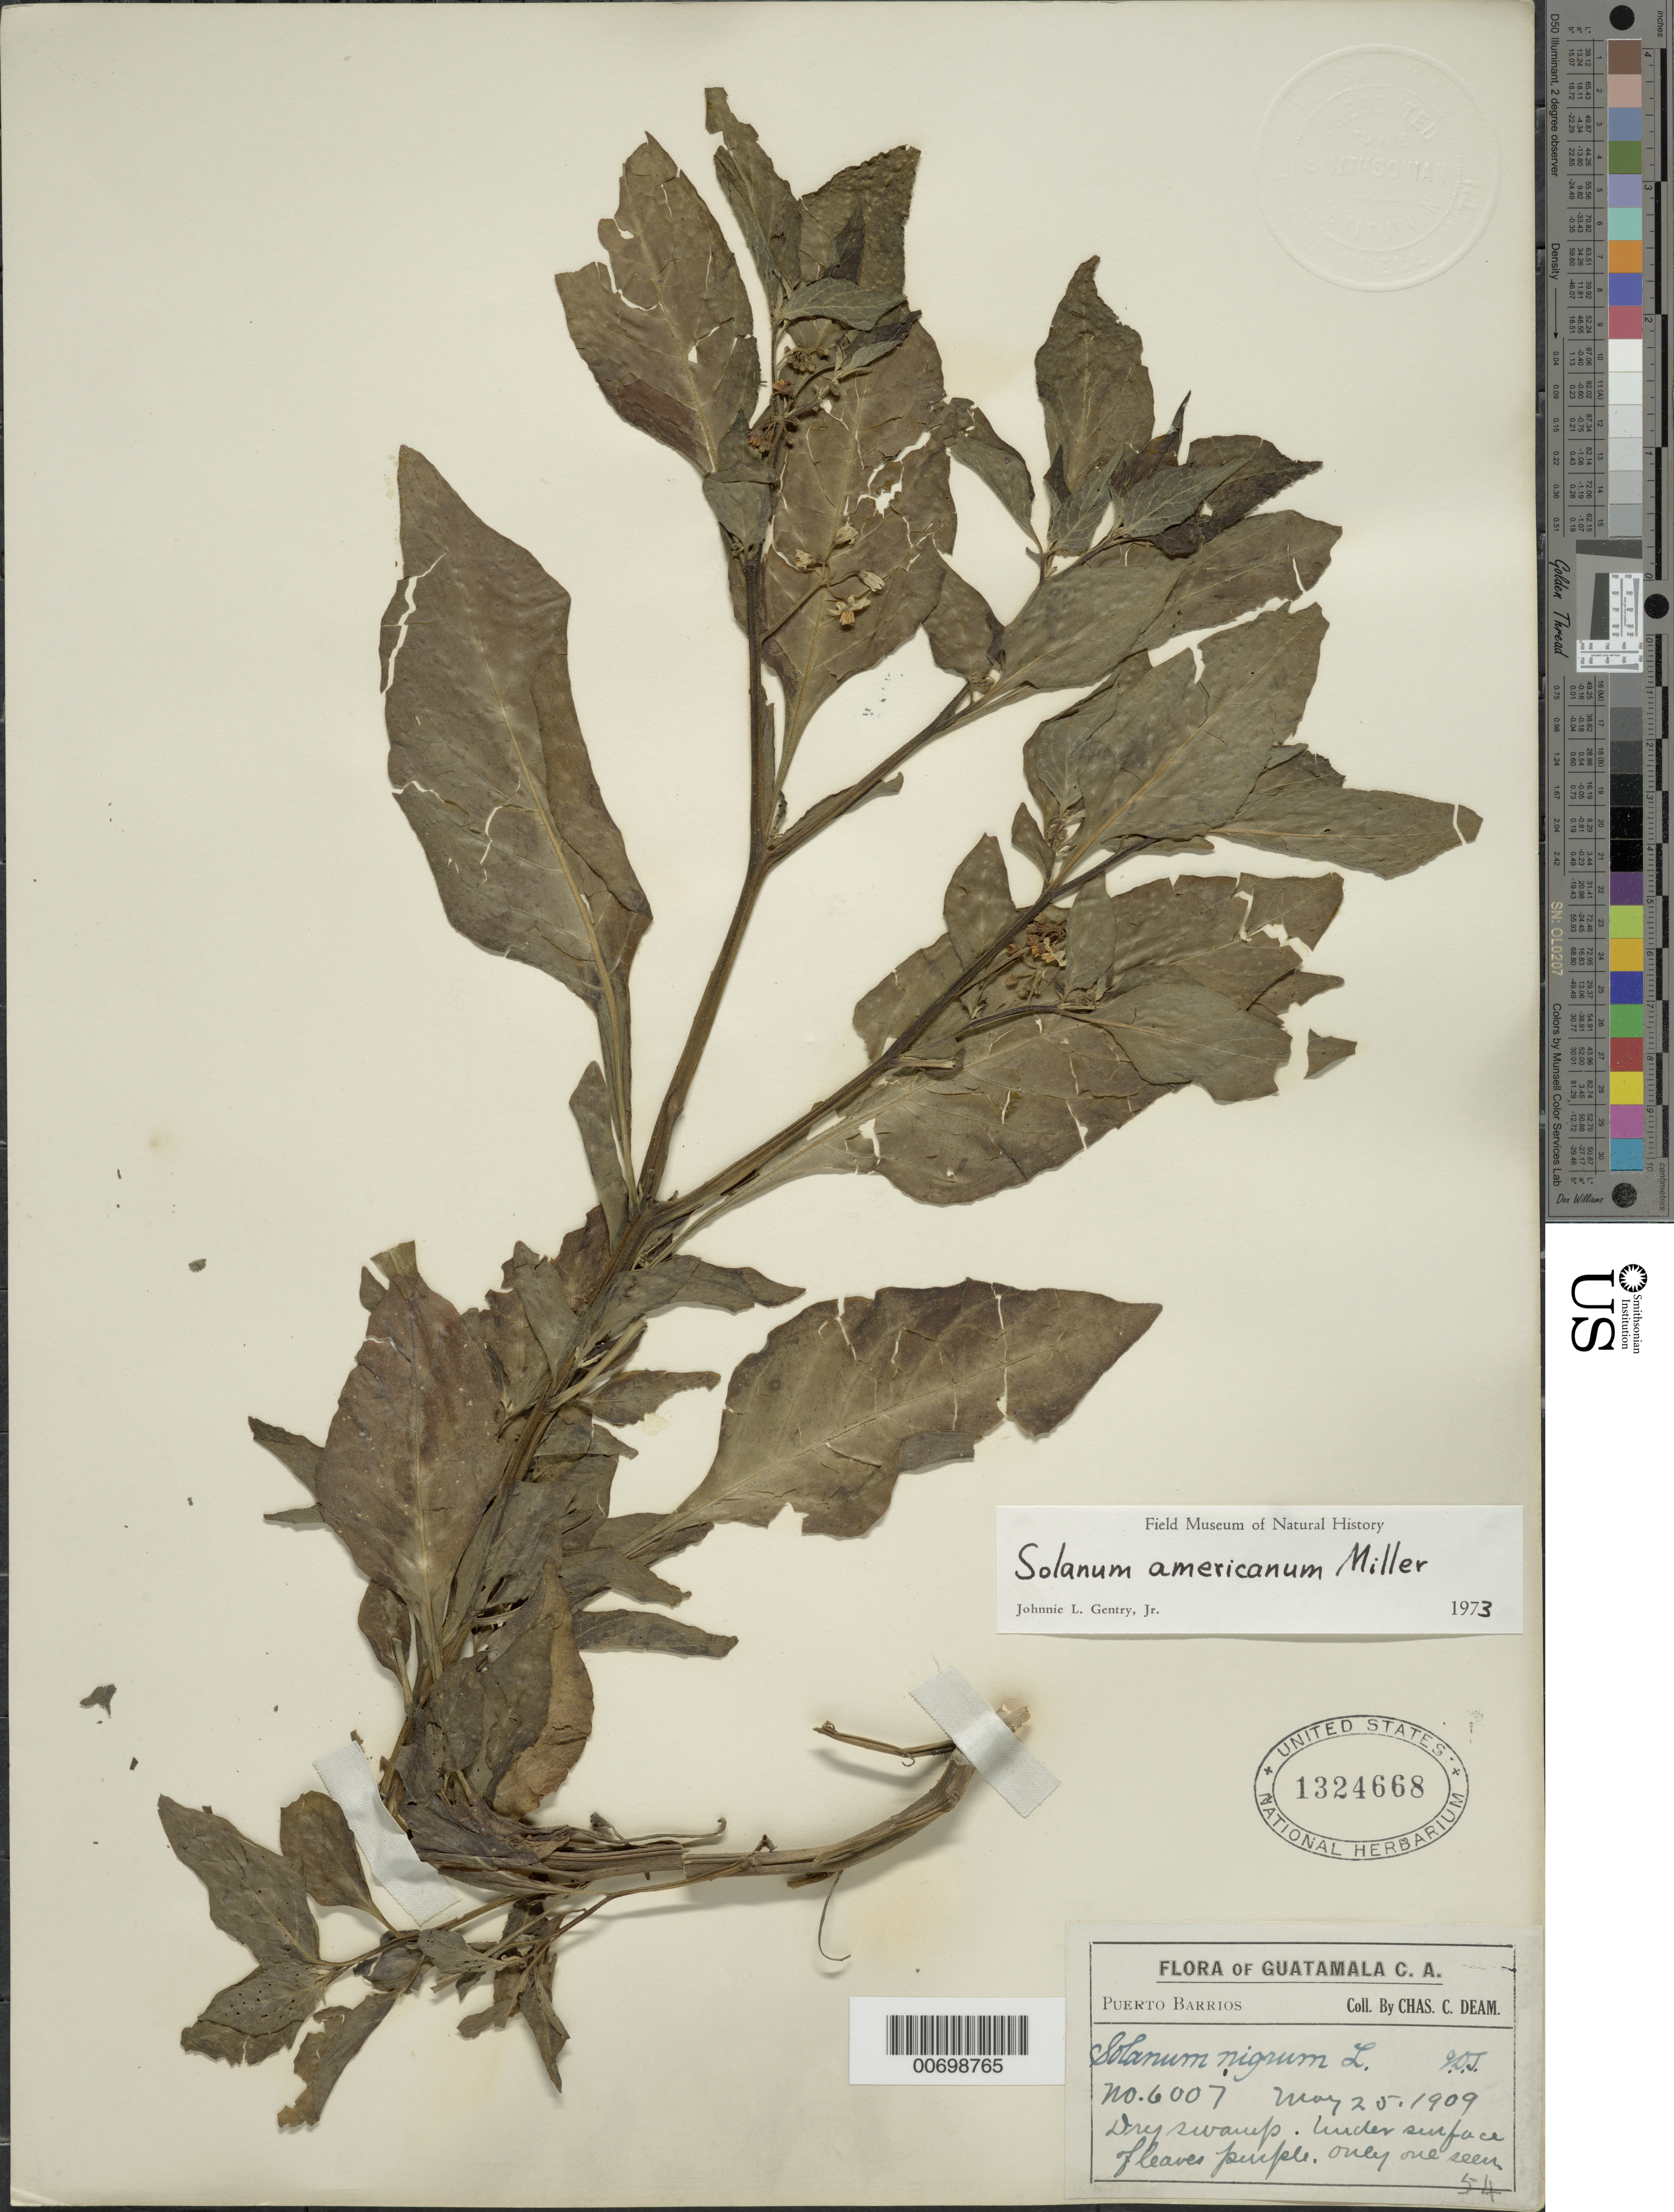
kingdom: Plantae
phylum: Tracheophyta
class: Magnoliopsida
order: Solanales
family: Solanaceae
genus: Solanum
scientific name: Solanum americanum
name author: Mill.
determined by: Gentry, J. L.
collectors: C. C. Deam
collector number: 6007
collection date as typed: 25 May 1909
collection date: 1909-05-25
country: Guatemala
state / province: Izabal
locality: Puerto Barrios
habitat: Dry swamp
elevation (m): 0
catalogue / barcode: US 1324668